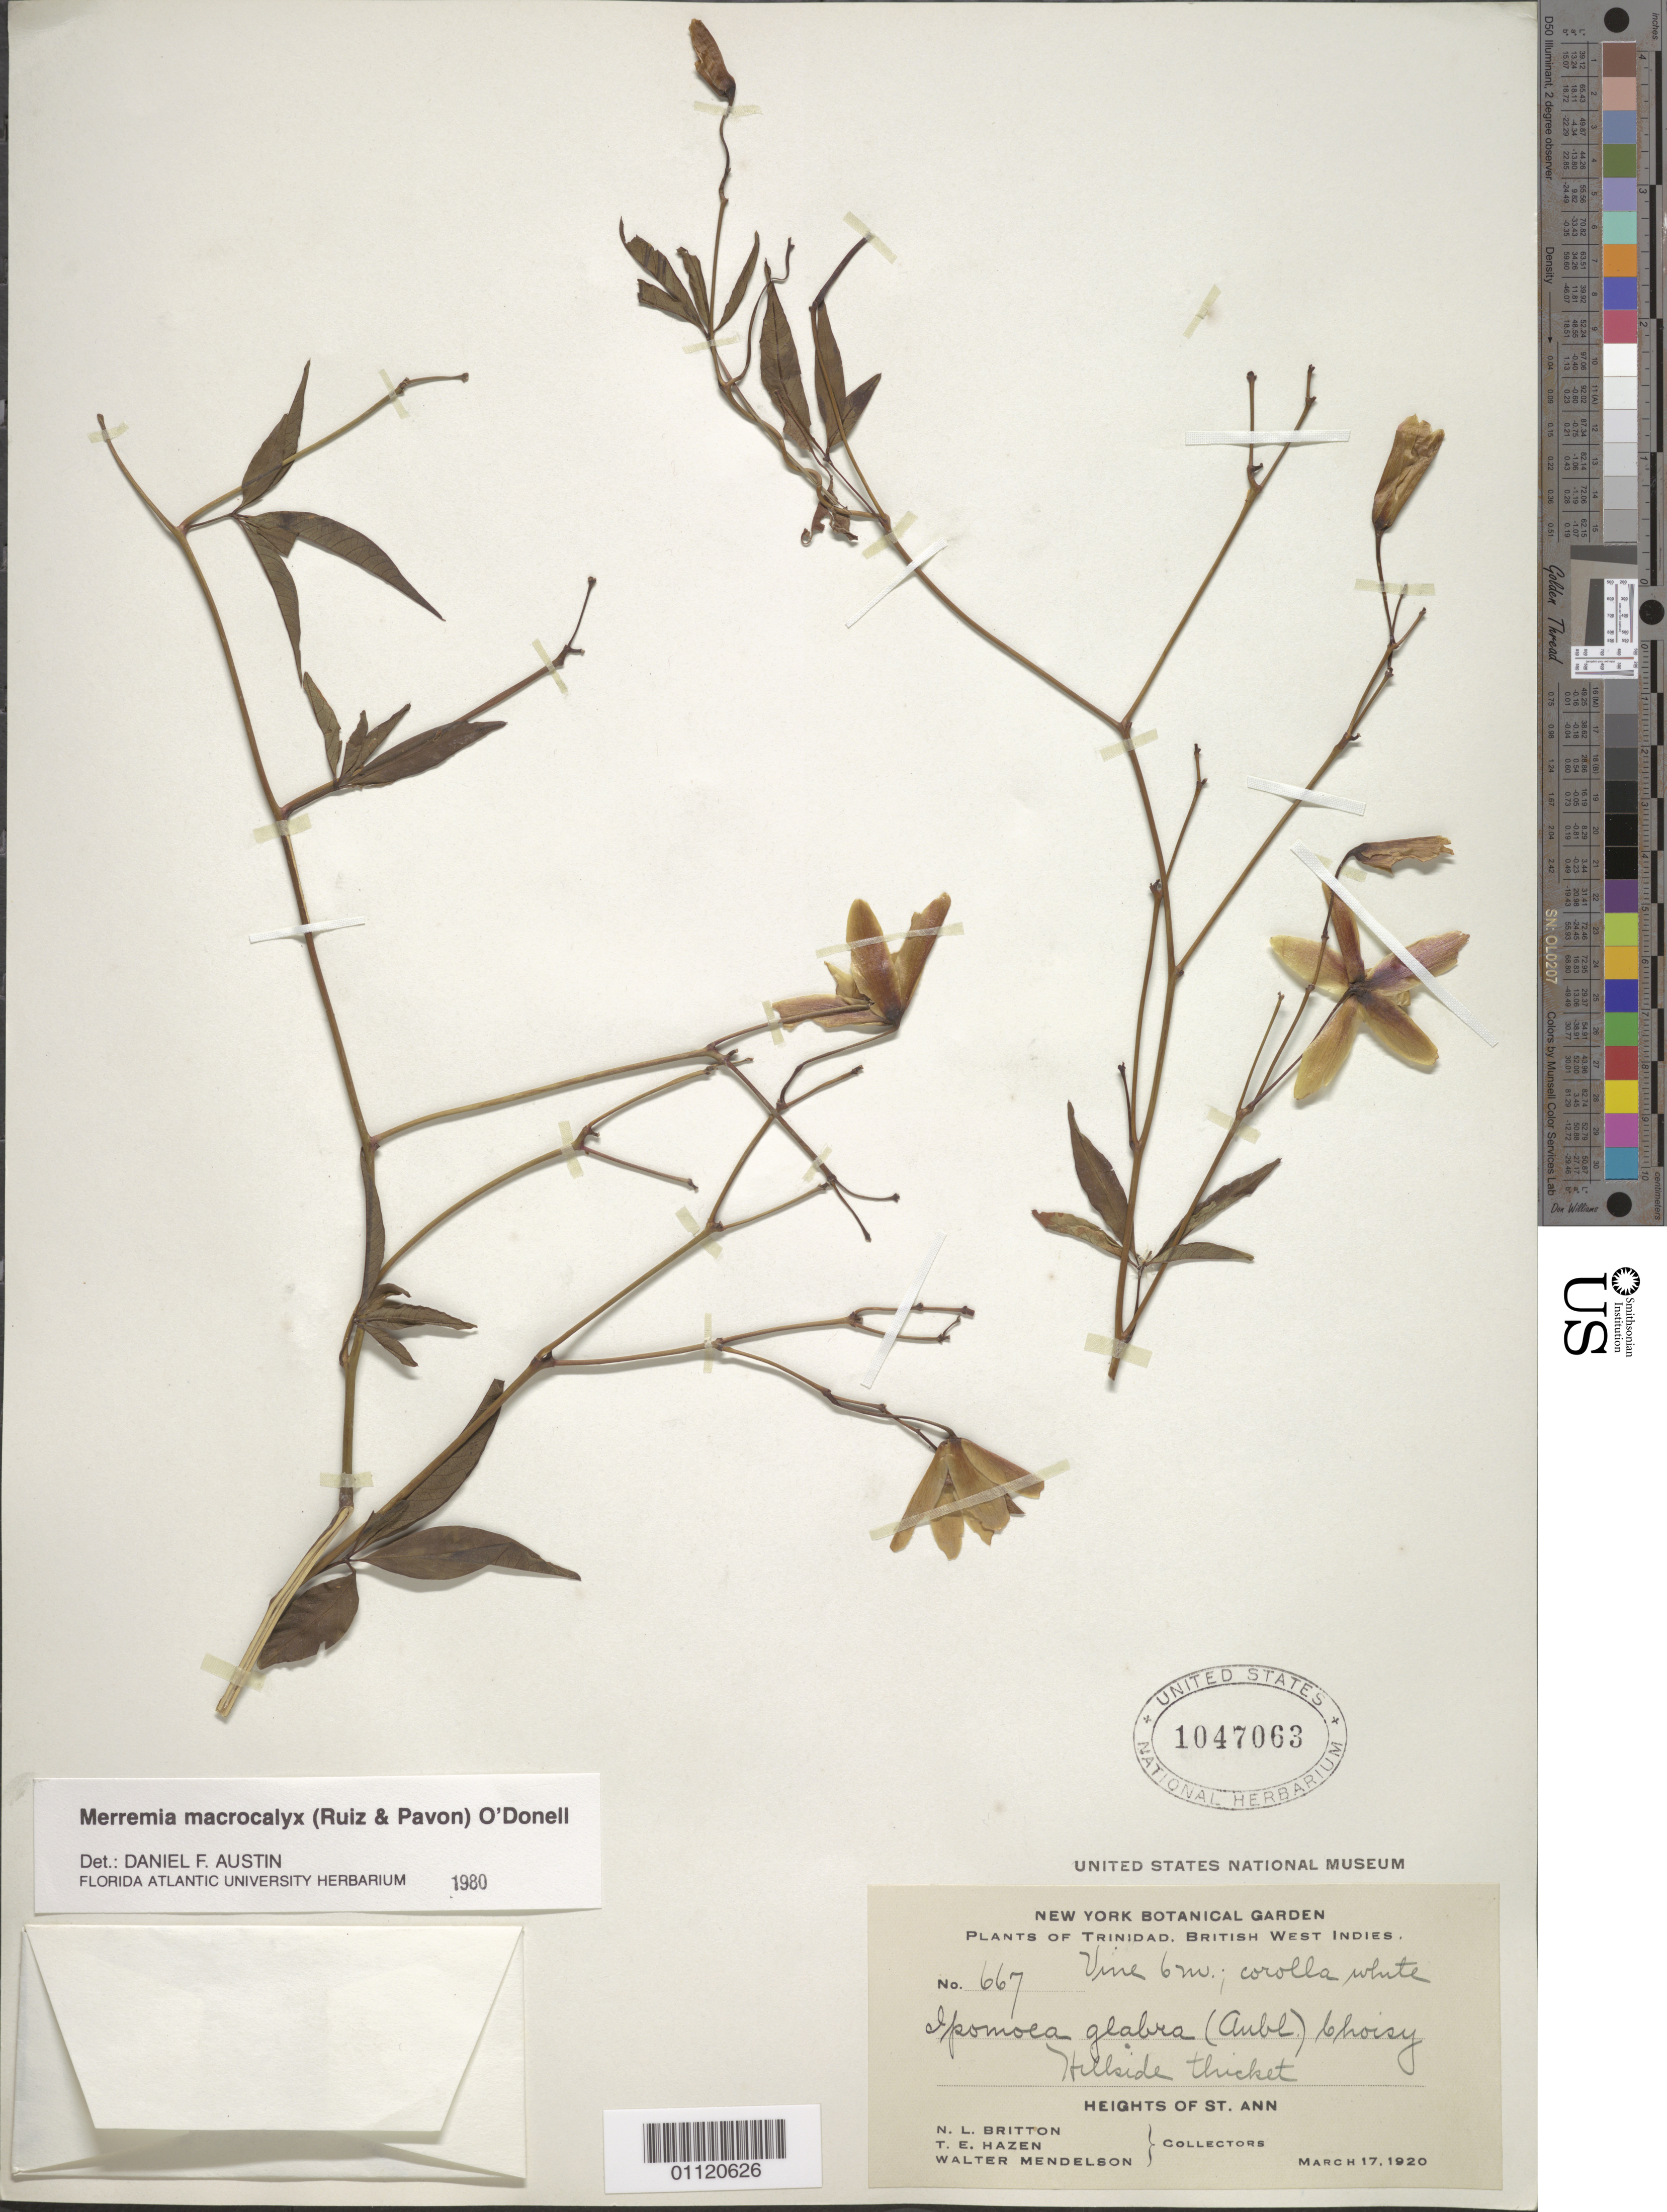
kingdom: Plantae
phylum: Tracheophyta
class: Magnoliopsida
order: Solanales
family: Convolvulaceae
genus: Distimake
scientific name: Distimake macrocalyx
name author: (Ruiz & Pav.) A. R. Simões & Staples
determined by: Strong, Mark T., (BOT), Smithsonian Institution - National Museum of Natural History (UNITED STATES)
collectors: N. Britton, D. Hazlett & W. Mendelson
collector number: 667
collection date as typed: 17 Mar 1920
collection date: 1920-03-17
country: Trinidad and Tobago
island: Trinidad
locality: Heights of St. Ann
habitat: hillside thicket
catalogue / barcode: US 1047063